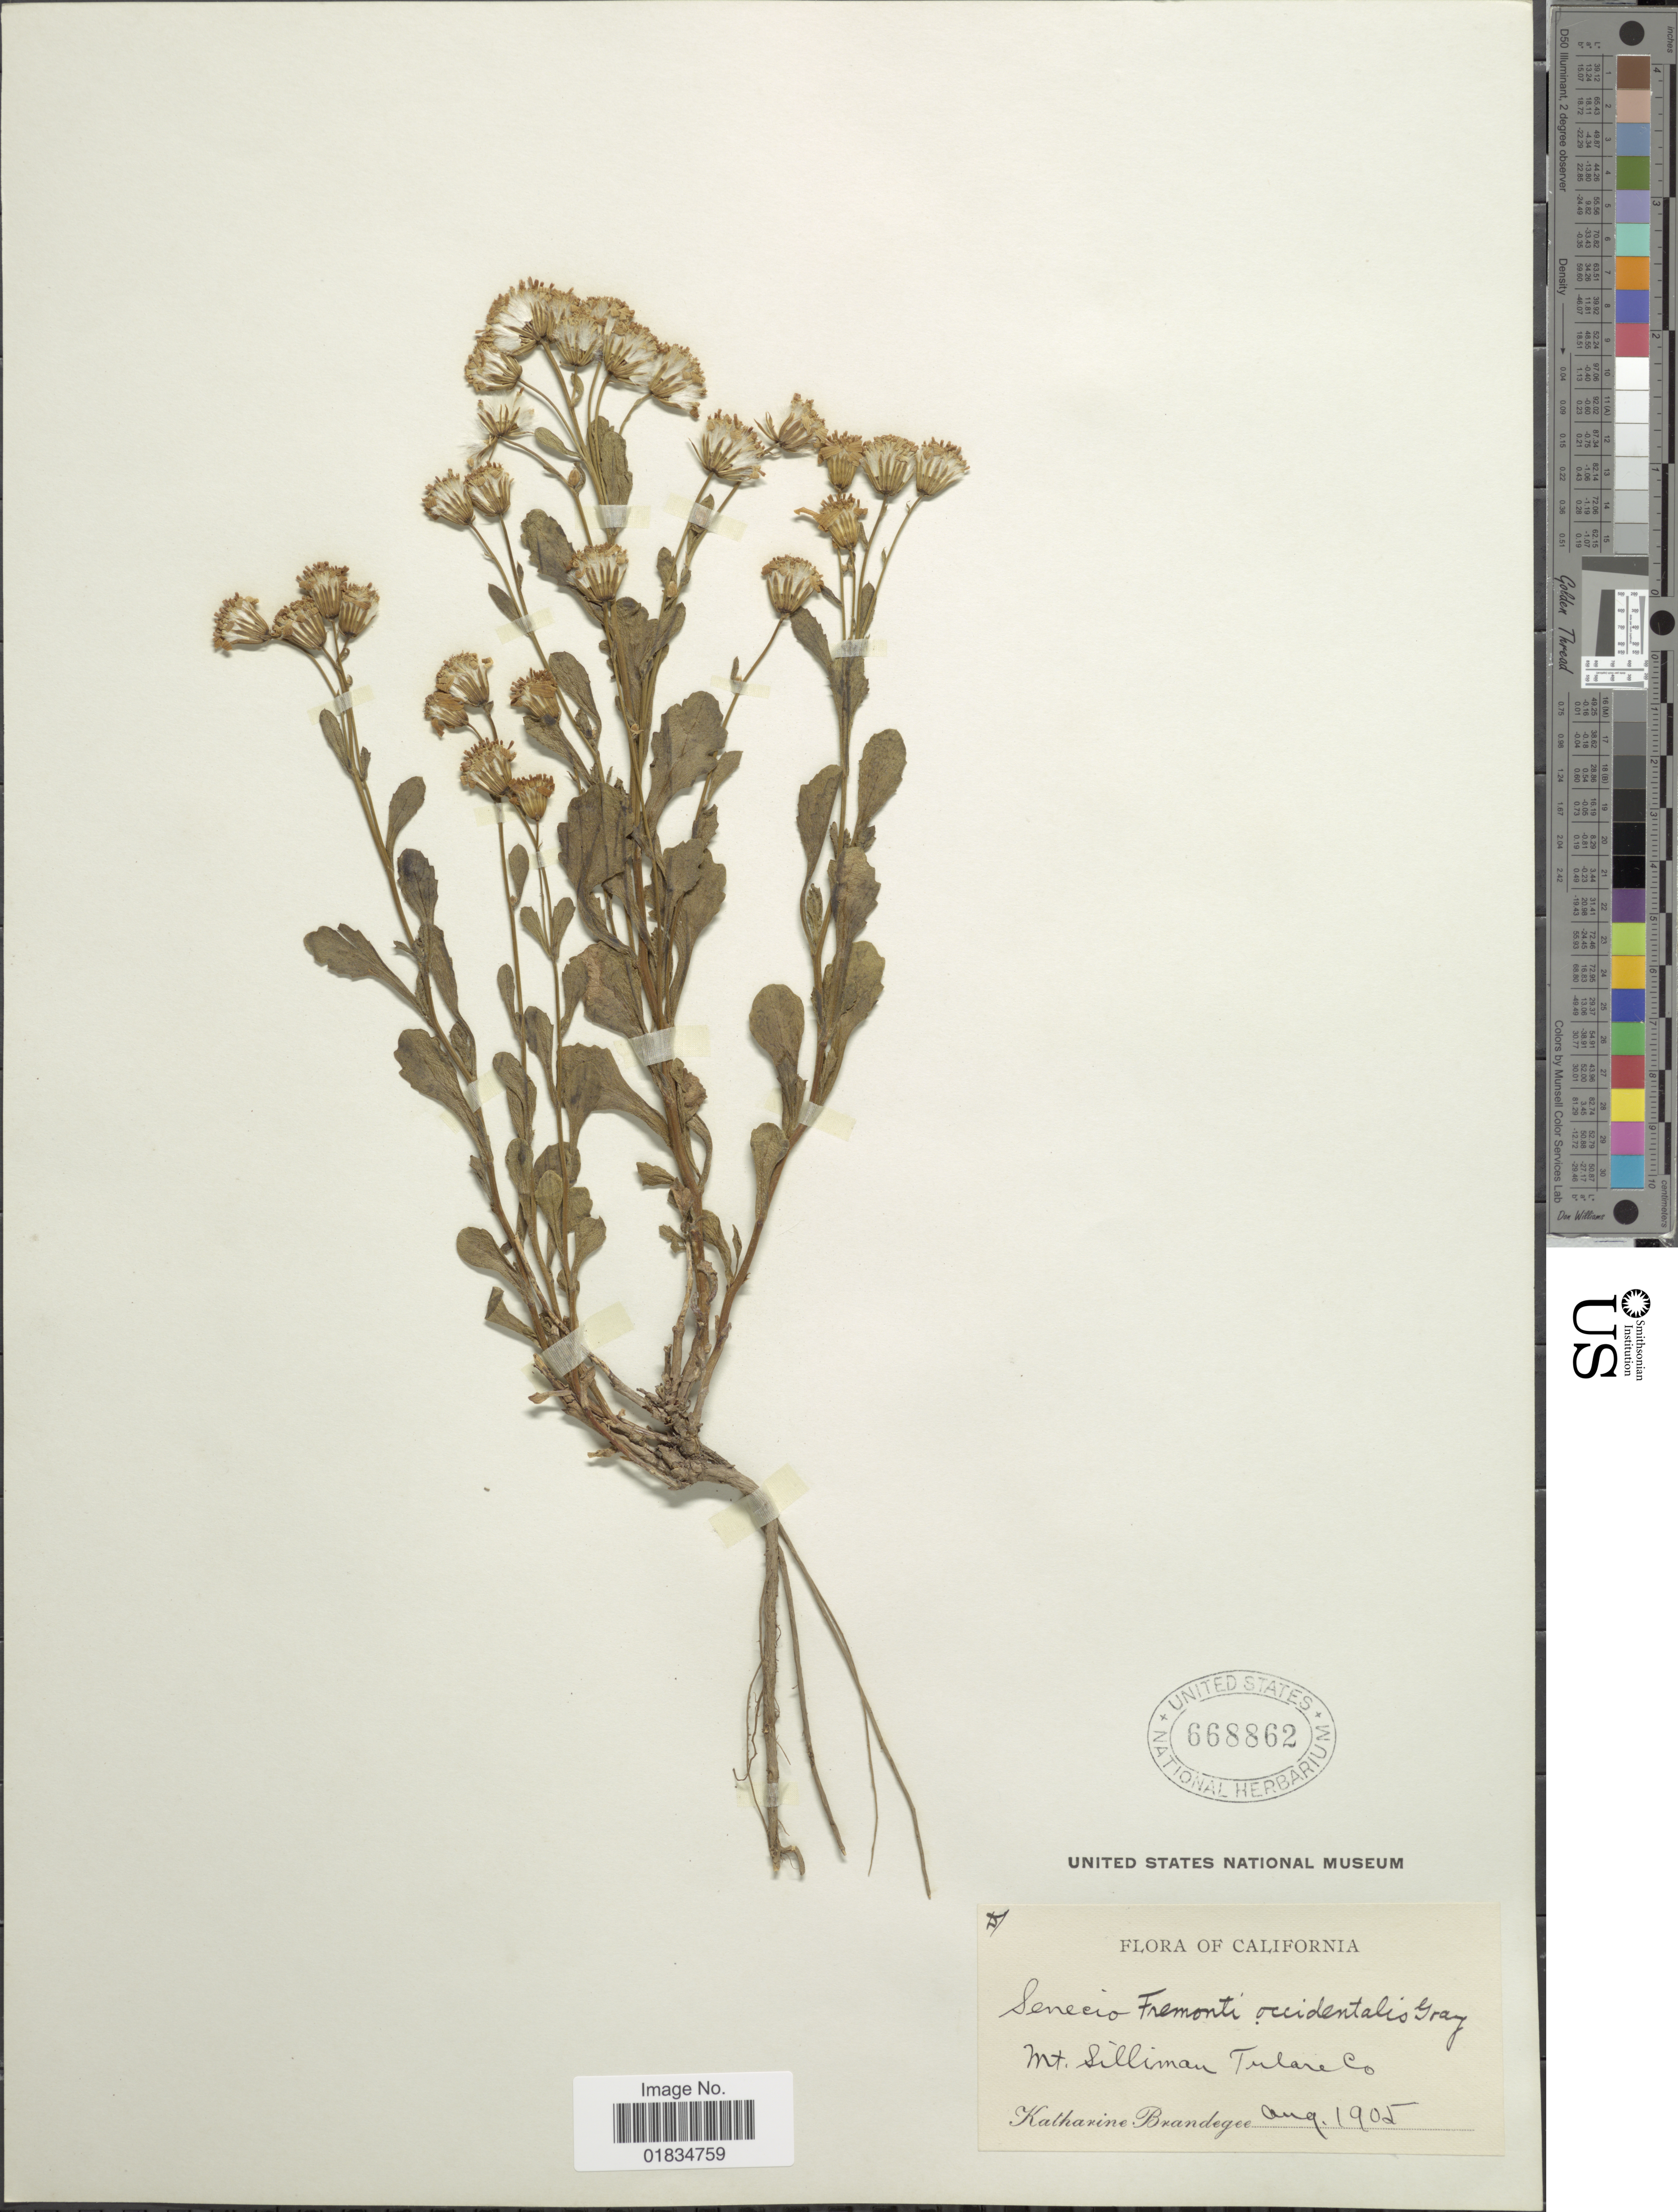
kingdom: Plantae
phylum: Tracheophyta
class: Magnoliopsida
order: Asterales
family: Asteraceae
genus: Senecio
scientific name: Senecio fremontii subsp. occidentalis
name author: (A. Gray) G. W. Douglas & Ruyle-Dougl.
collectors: M. K. Brandegee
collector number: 151*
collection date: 1905-08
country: United States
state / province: California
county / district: Tulare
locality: Mt. Silliman Tulare Co.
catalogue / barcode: US 668862